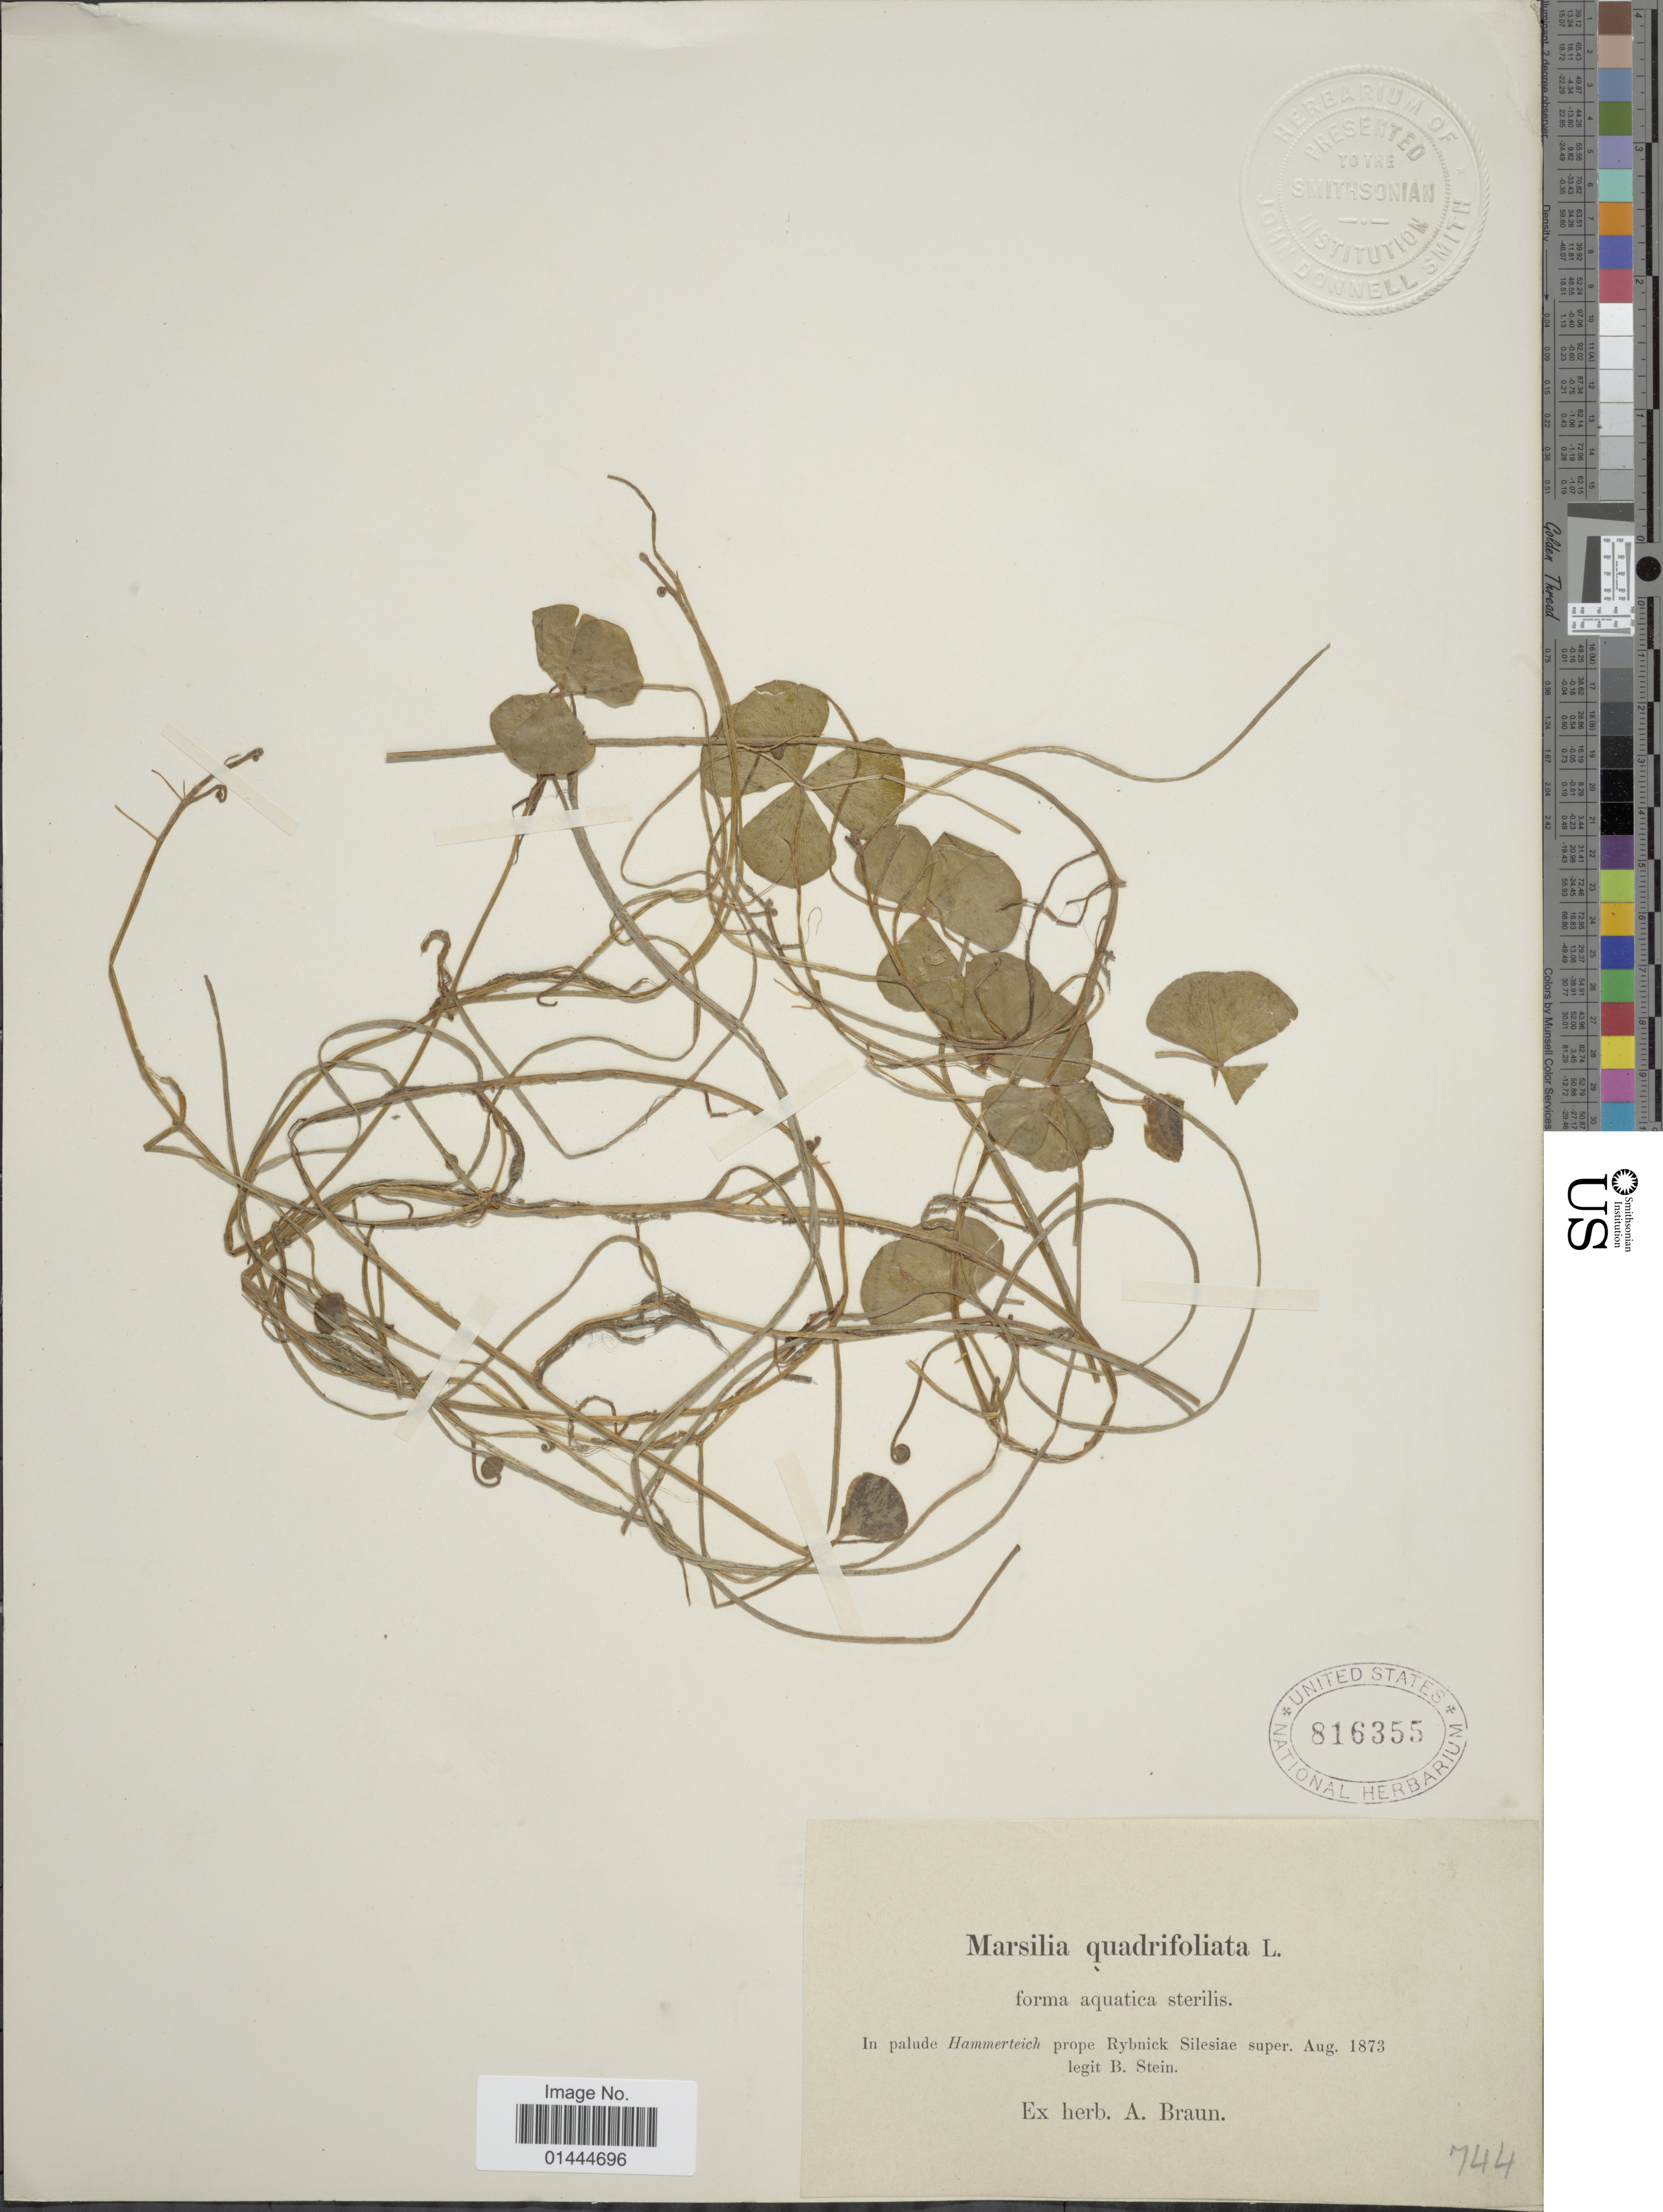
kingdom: Plantae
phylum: Tracheophyta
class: Polypodiopsida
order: Salviniales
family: Marsileaceae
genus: Marsilea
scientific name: Marsilea quadrifolia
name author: L.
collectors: B. Stein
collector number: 744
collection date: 1873-08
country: Poland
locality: In palude Hammerteich prope Rybnick Silesiae super.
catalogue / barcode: US 816355